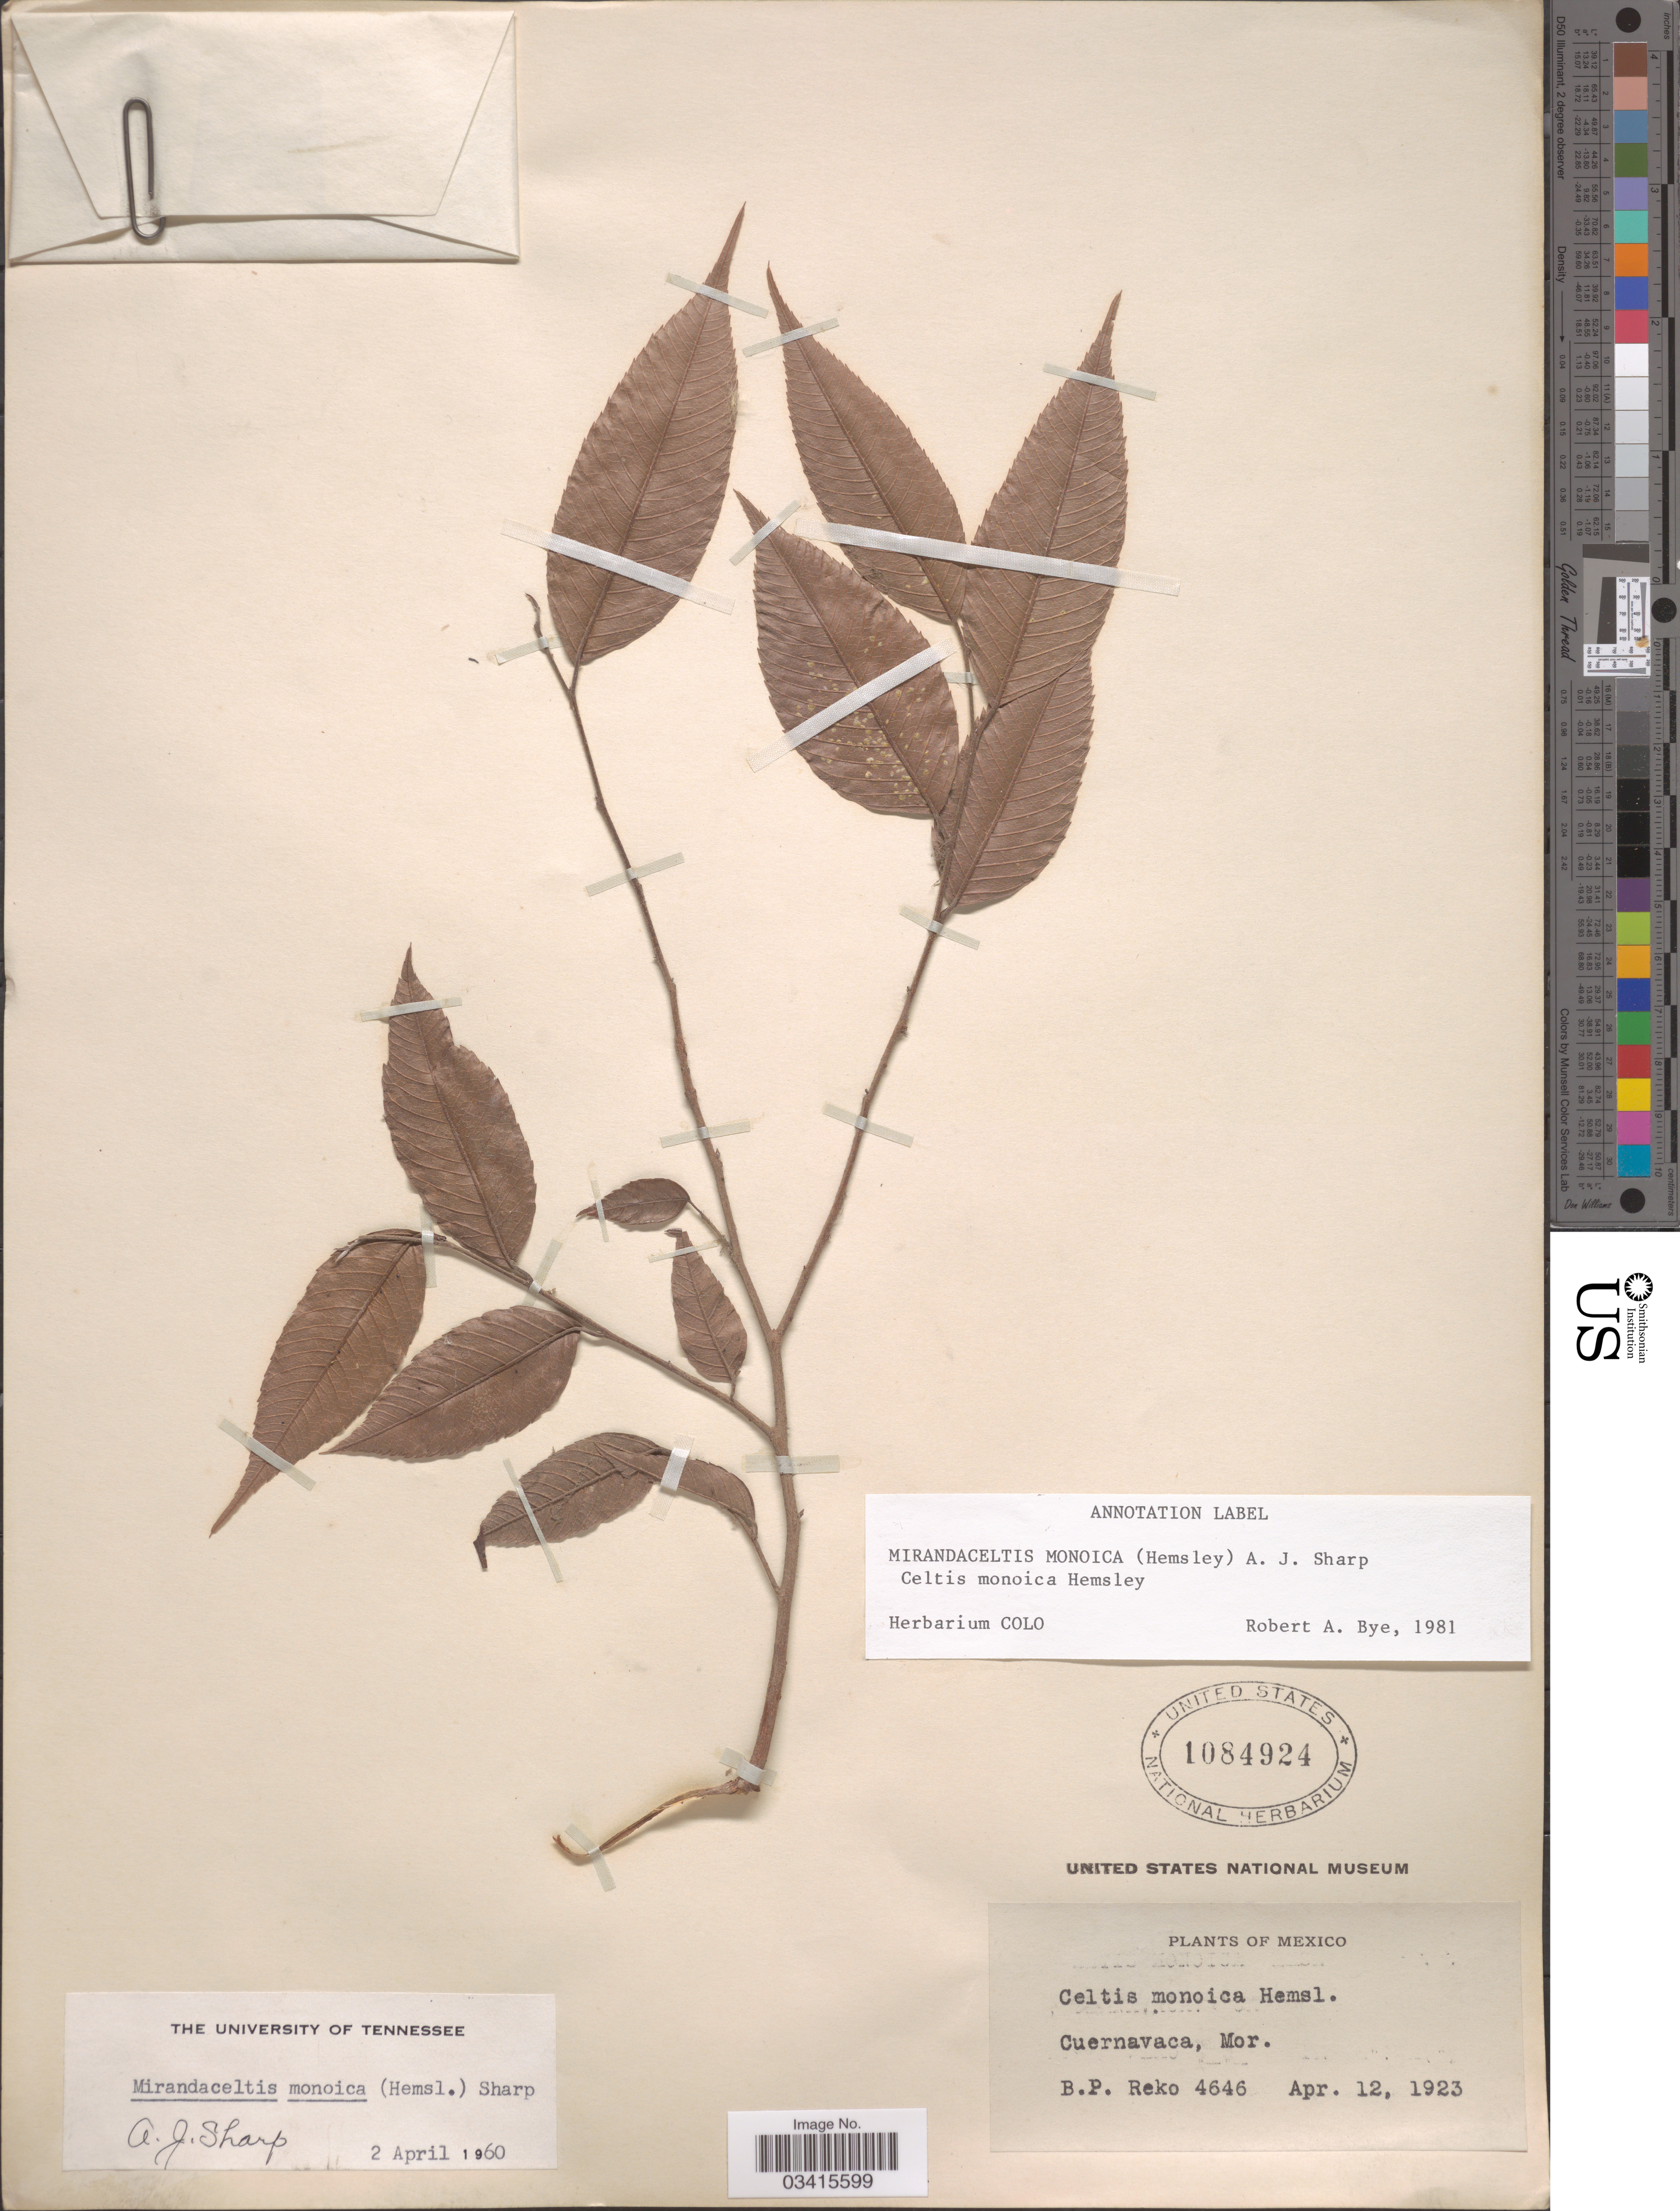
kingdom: Plantae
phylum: Tracheophyta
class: Magnoliopsida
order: Rosales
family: Cannabaceae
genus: Aphananthe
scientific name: Aphananthe monoica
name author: (Hemsl.) J.-F. Leroy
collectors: B. P. Reko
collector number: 4646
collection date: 1923-04-12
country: Mexico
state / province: Morelos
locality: Cuernavaca.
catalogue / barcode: US 1084924